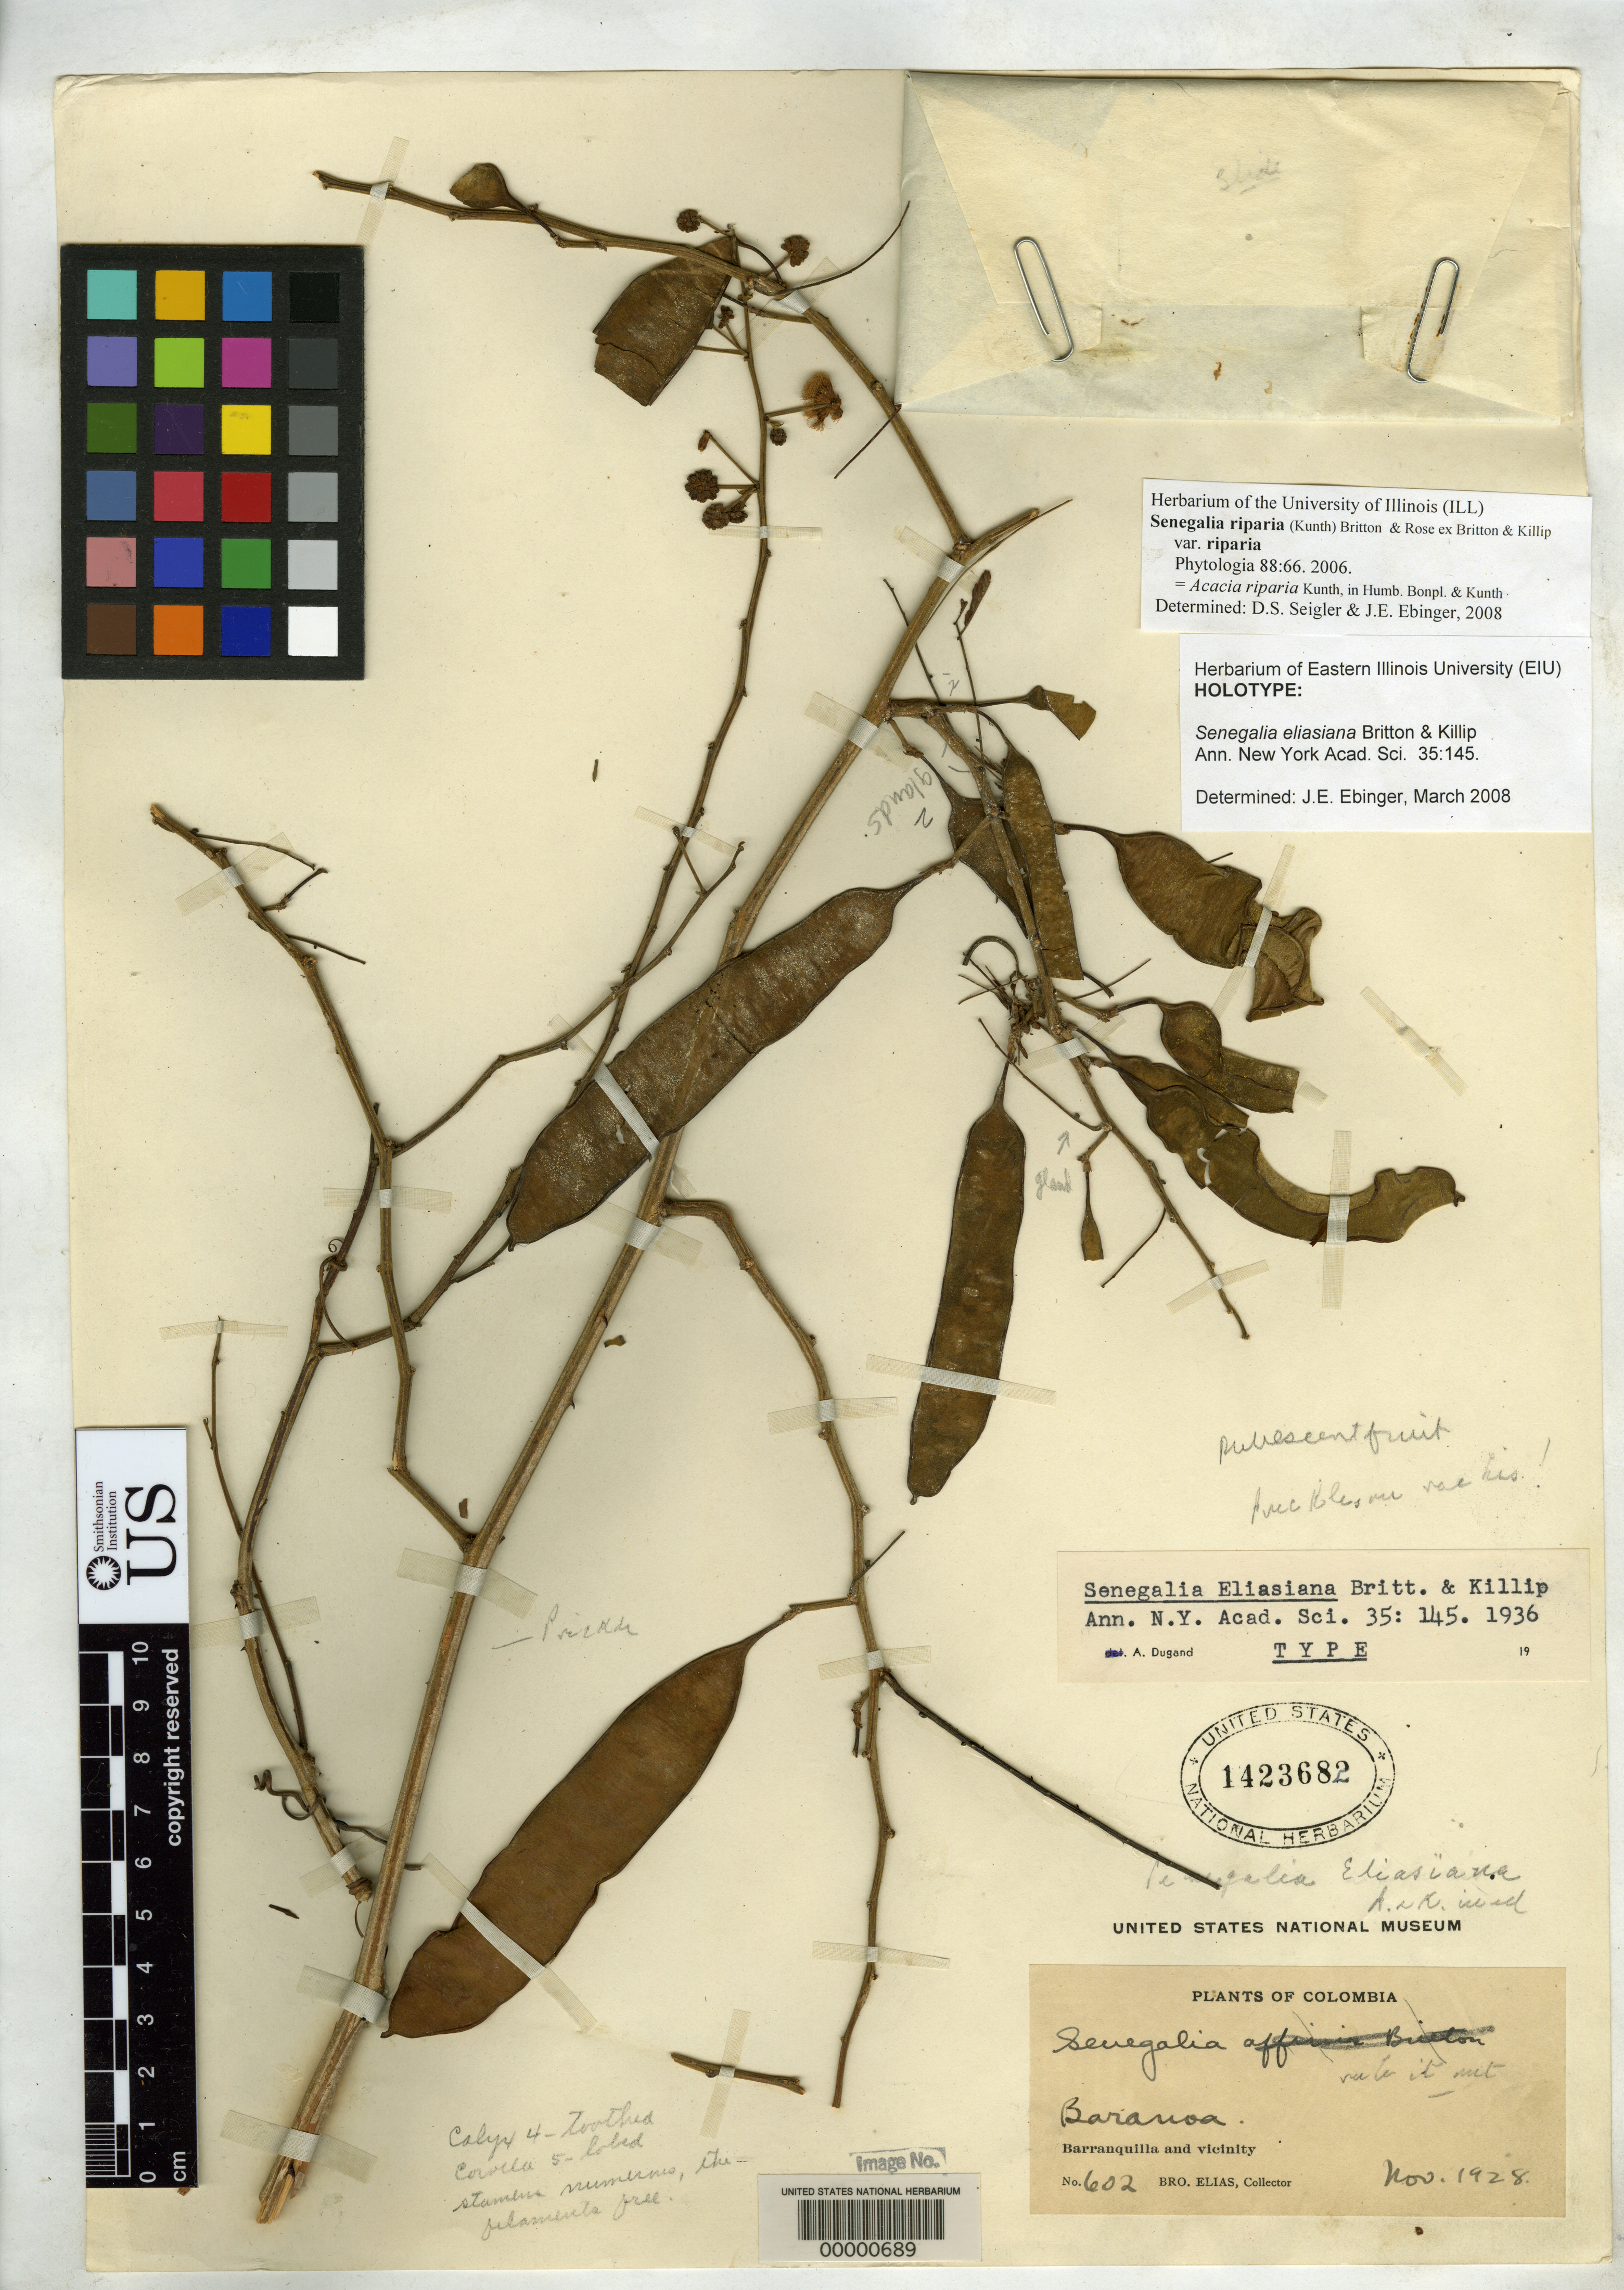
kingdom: Plantae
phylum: Tracheophyta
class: Magnoliopsida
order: Fabales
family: Fabaceae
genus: Senegalia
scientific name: Senegalia eliasiana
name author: Britton & Killip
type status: Holotype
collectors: Bro. Elias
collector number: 602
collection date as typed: Nov 1928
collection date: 1928-11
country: Colombia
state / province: Atlántico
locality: Baranoa, Barranquilla.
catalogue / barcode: US 1423682